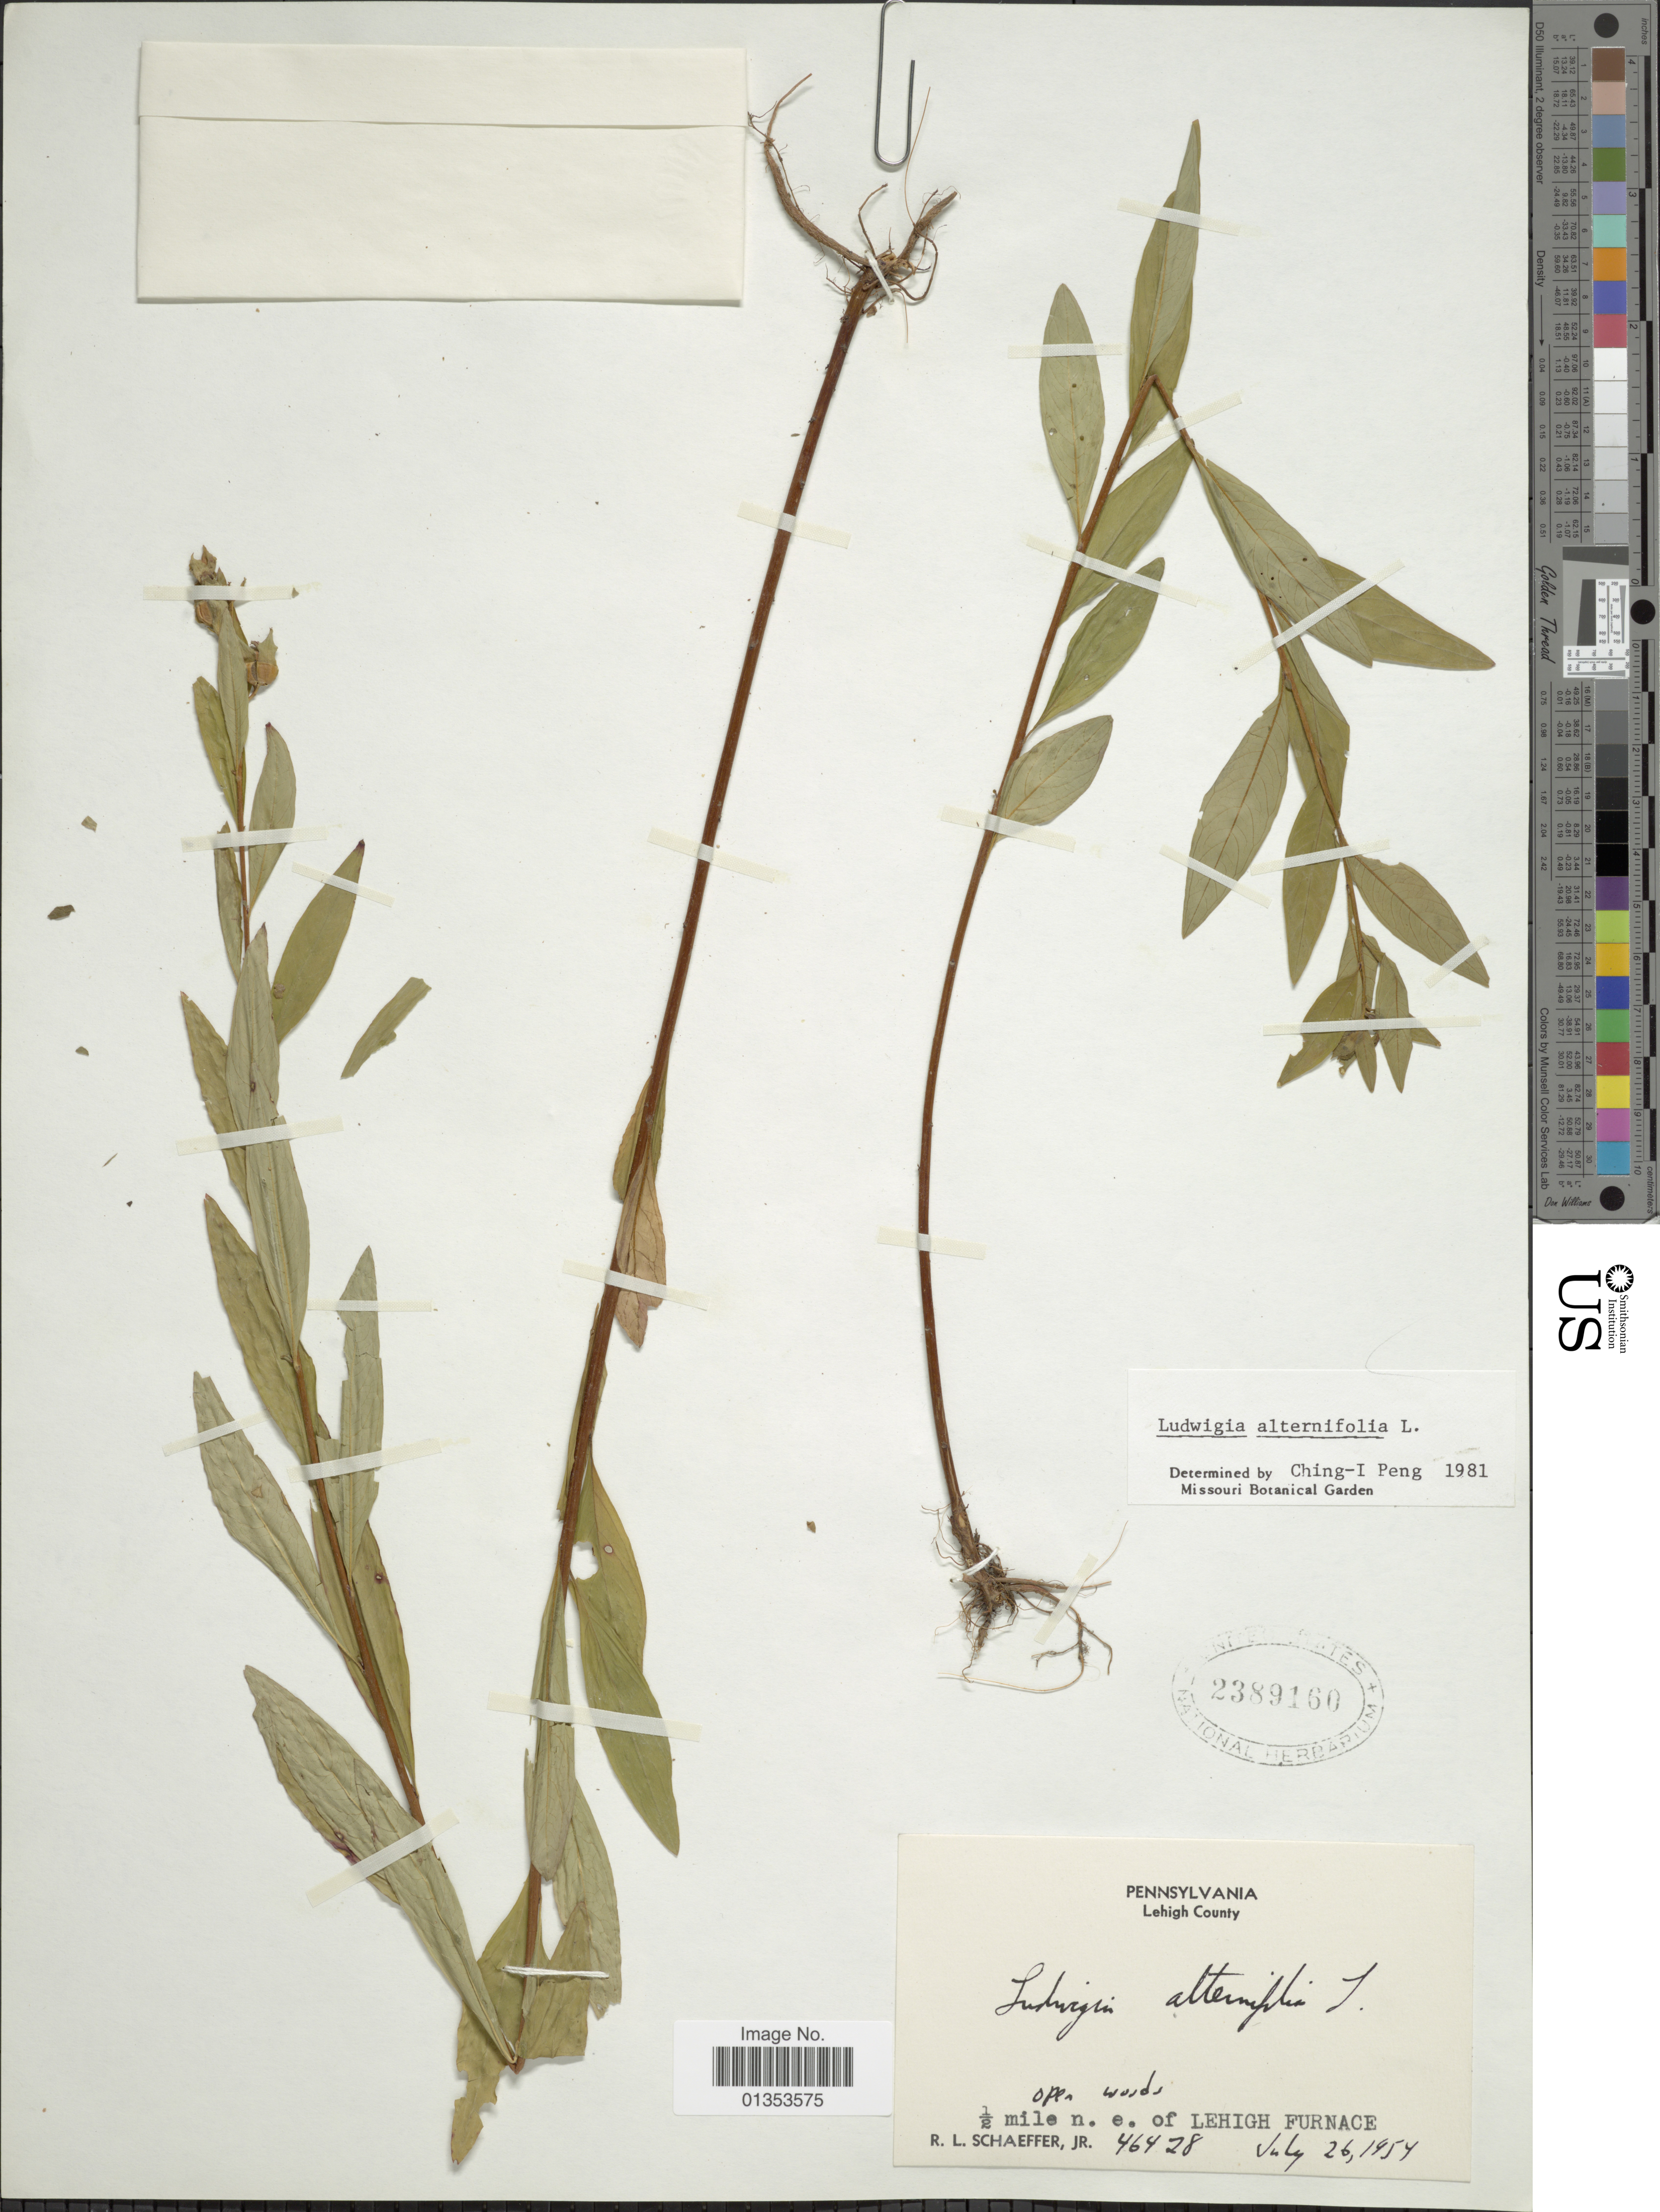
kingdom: Plantae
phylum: Tracheophyta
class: Magnoliopsida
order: Myrtales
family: Onagraceae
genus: Ludwigia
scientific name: Ludwigia alternifolia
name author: L.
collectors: R. L. Schaeffer Jr.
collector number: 46428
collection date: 1954-07-26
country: United States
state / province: Pennsylvania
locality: Lehigh County, ½ mile n.e. of Lehigh Furnace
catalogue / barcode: US 2389160